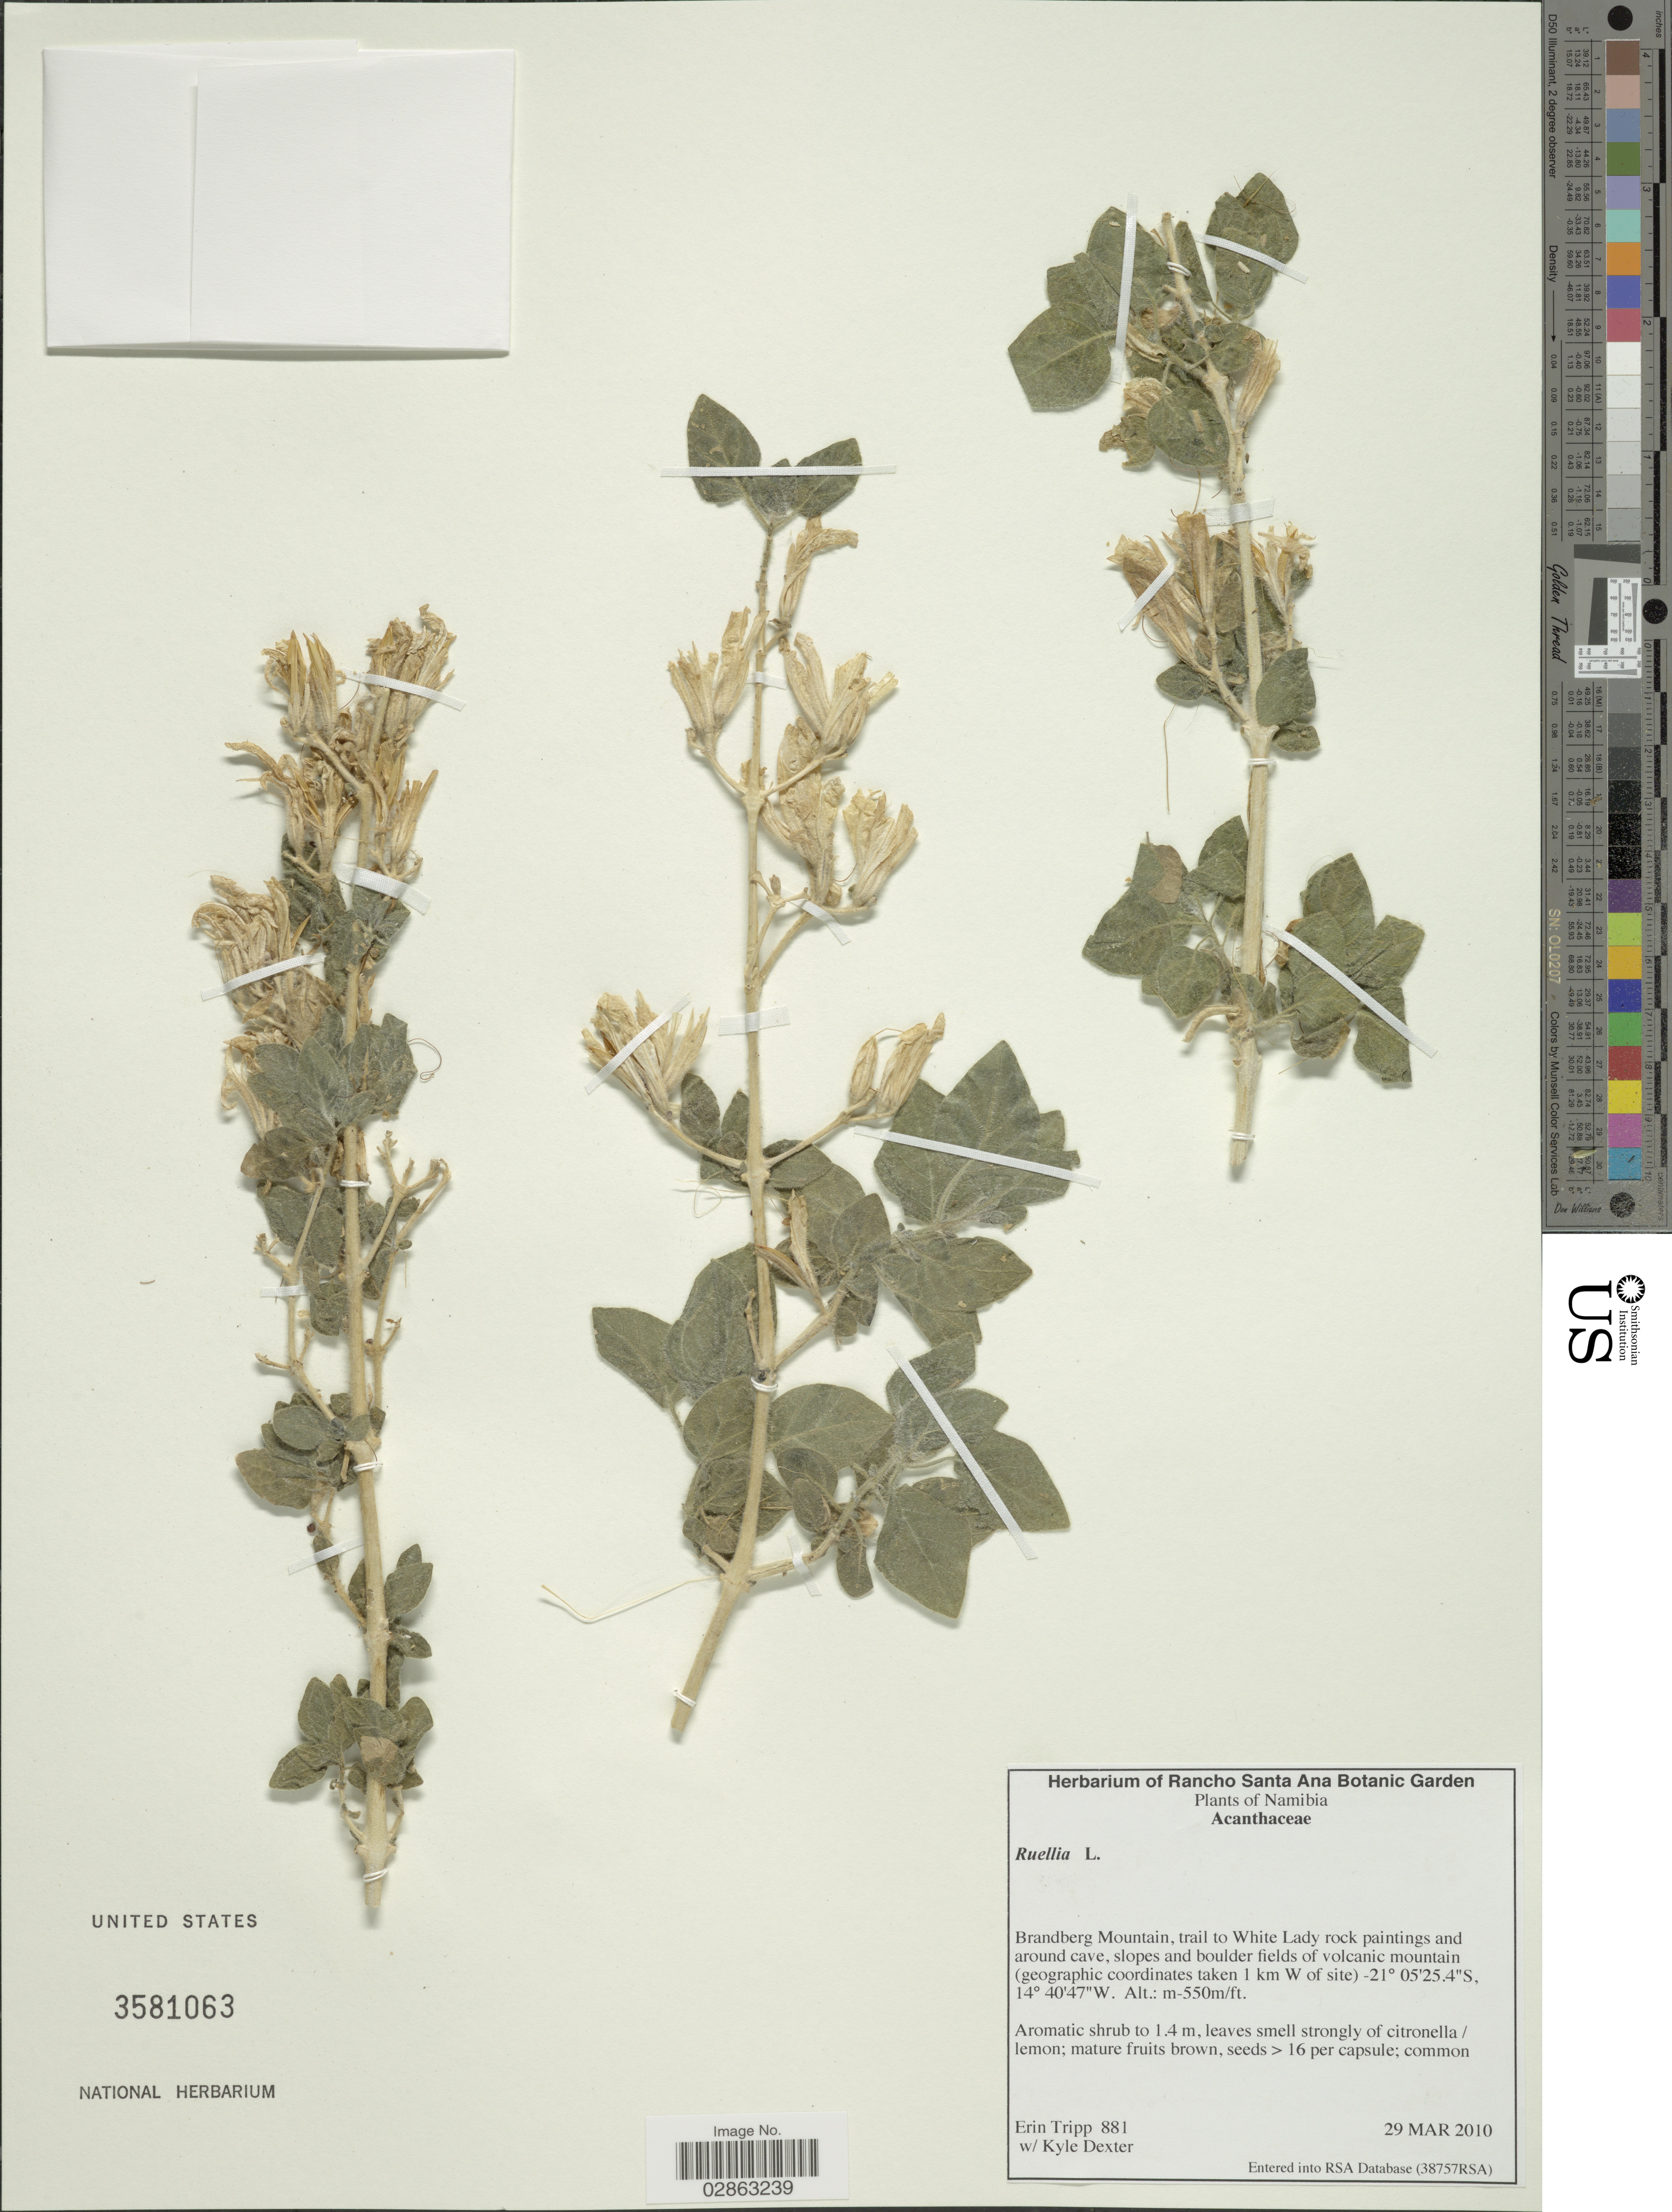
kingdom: Plantae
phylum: Tracheophyta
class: Magnoliopsida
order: Lamiales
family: Acanthaceae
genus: Ruellia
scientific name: Ruellia sp.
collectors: E. Tripp & K. Dexter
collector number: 881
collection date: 2010-03-29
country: Namibia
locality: Brandberg Mountain, trail to White Lady rock paintings and around cave, slopes and boulder fields of volcanic mountain (geographic coordinates taken 1 km W of site).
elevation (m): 550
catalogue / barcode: US 3581063